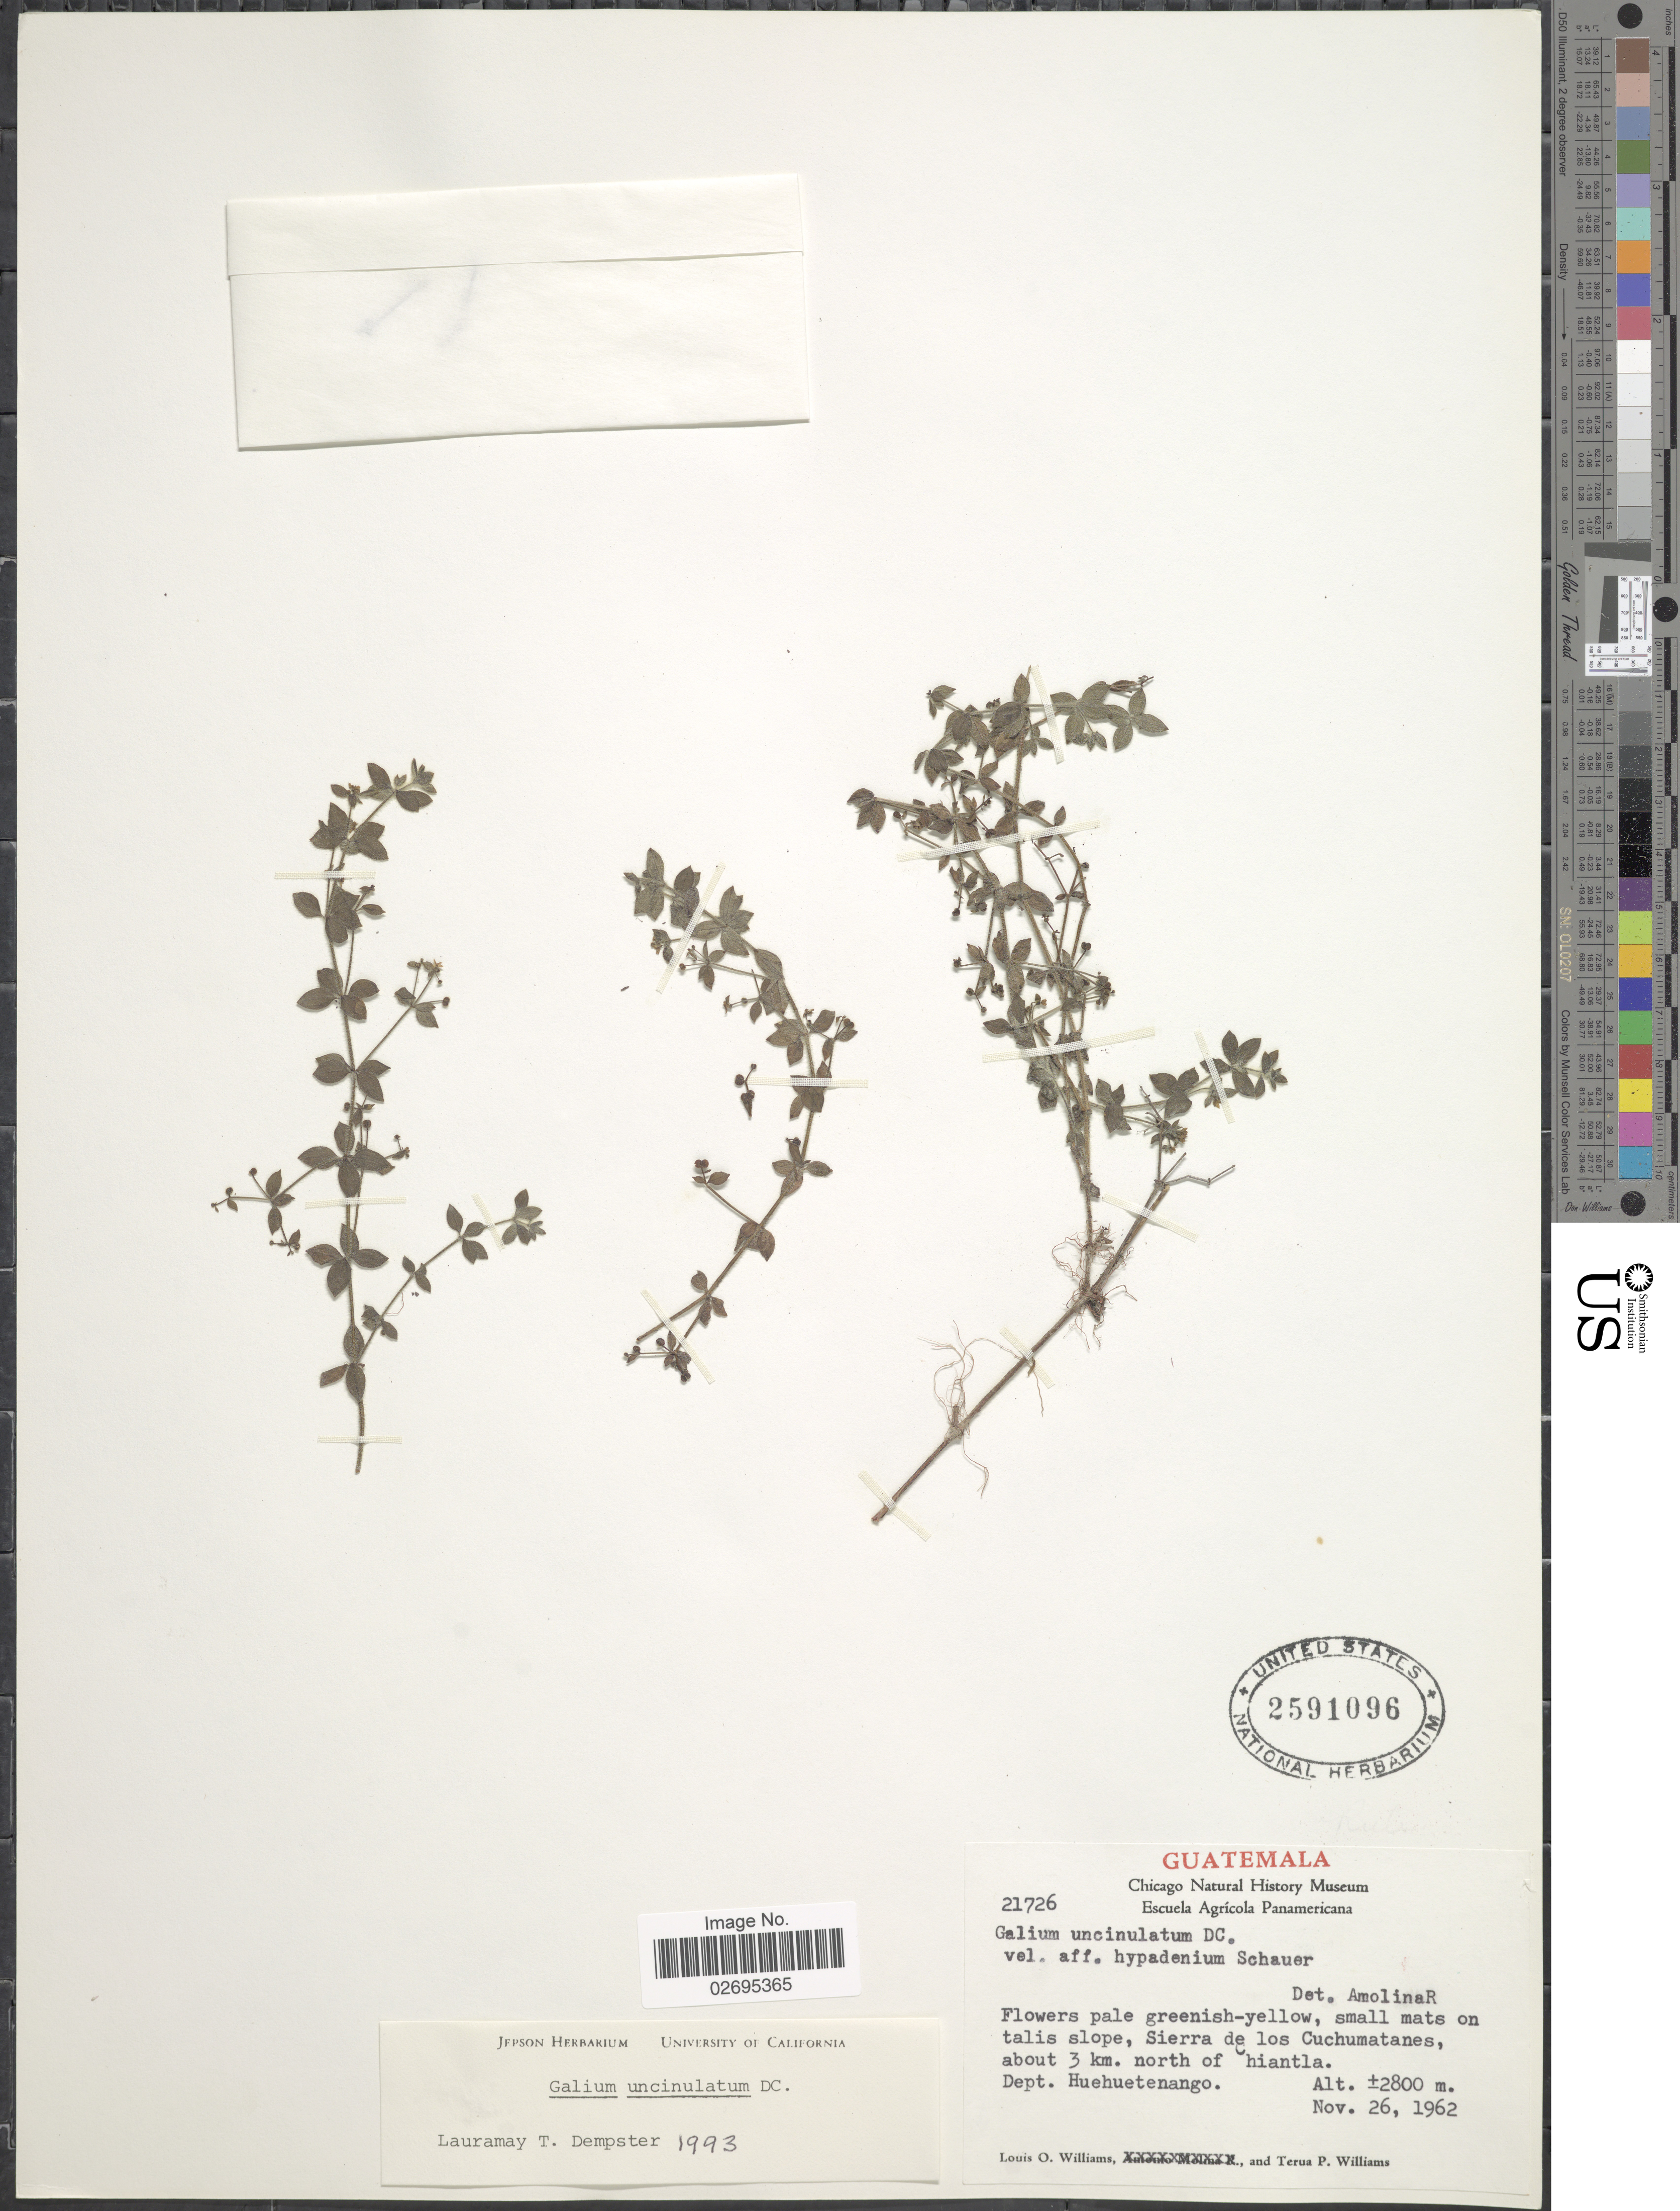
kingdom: Plantae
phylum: Tracheophyta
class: Magnoliopsida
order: Gentianales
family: Rubiaceae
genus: Galium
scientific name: Galium uncinulatum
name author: DC.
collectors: L. O. Williams & T. P. Williams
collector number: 21726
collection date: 1962-11-26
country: Guatemala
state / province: Huehuetenango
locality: Sierra de los Cuchumatanes, about 3 km north of Chiantla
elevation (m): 2800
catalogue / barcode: US 2591096